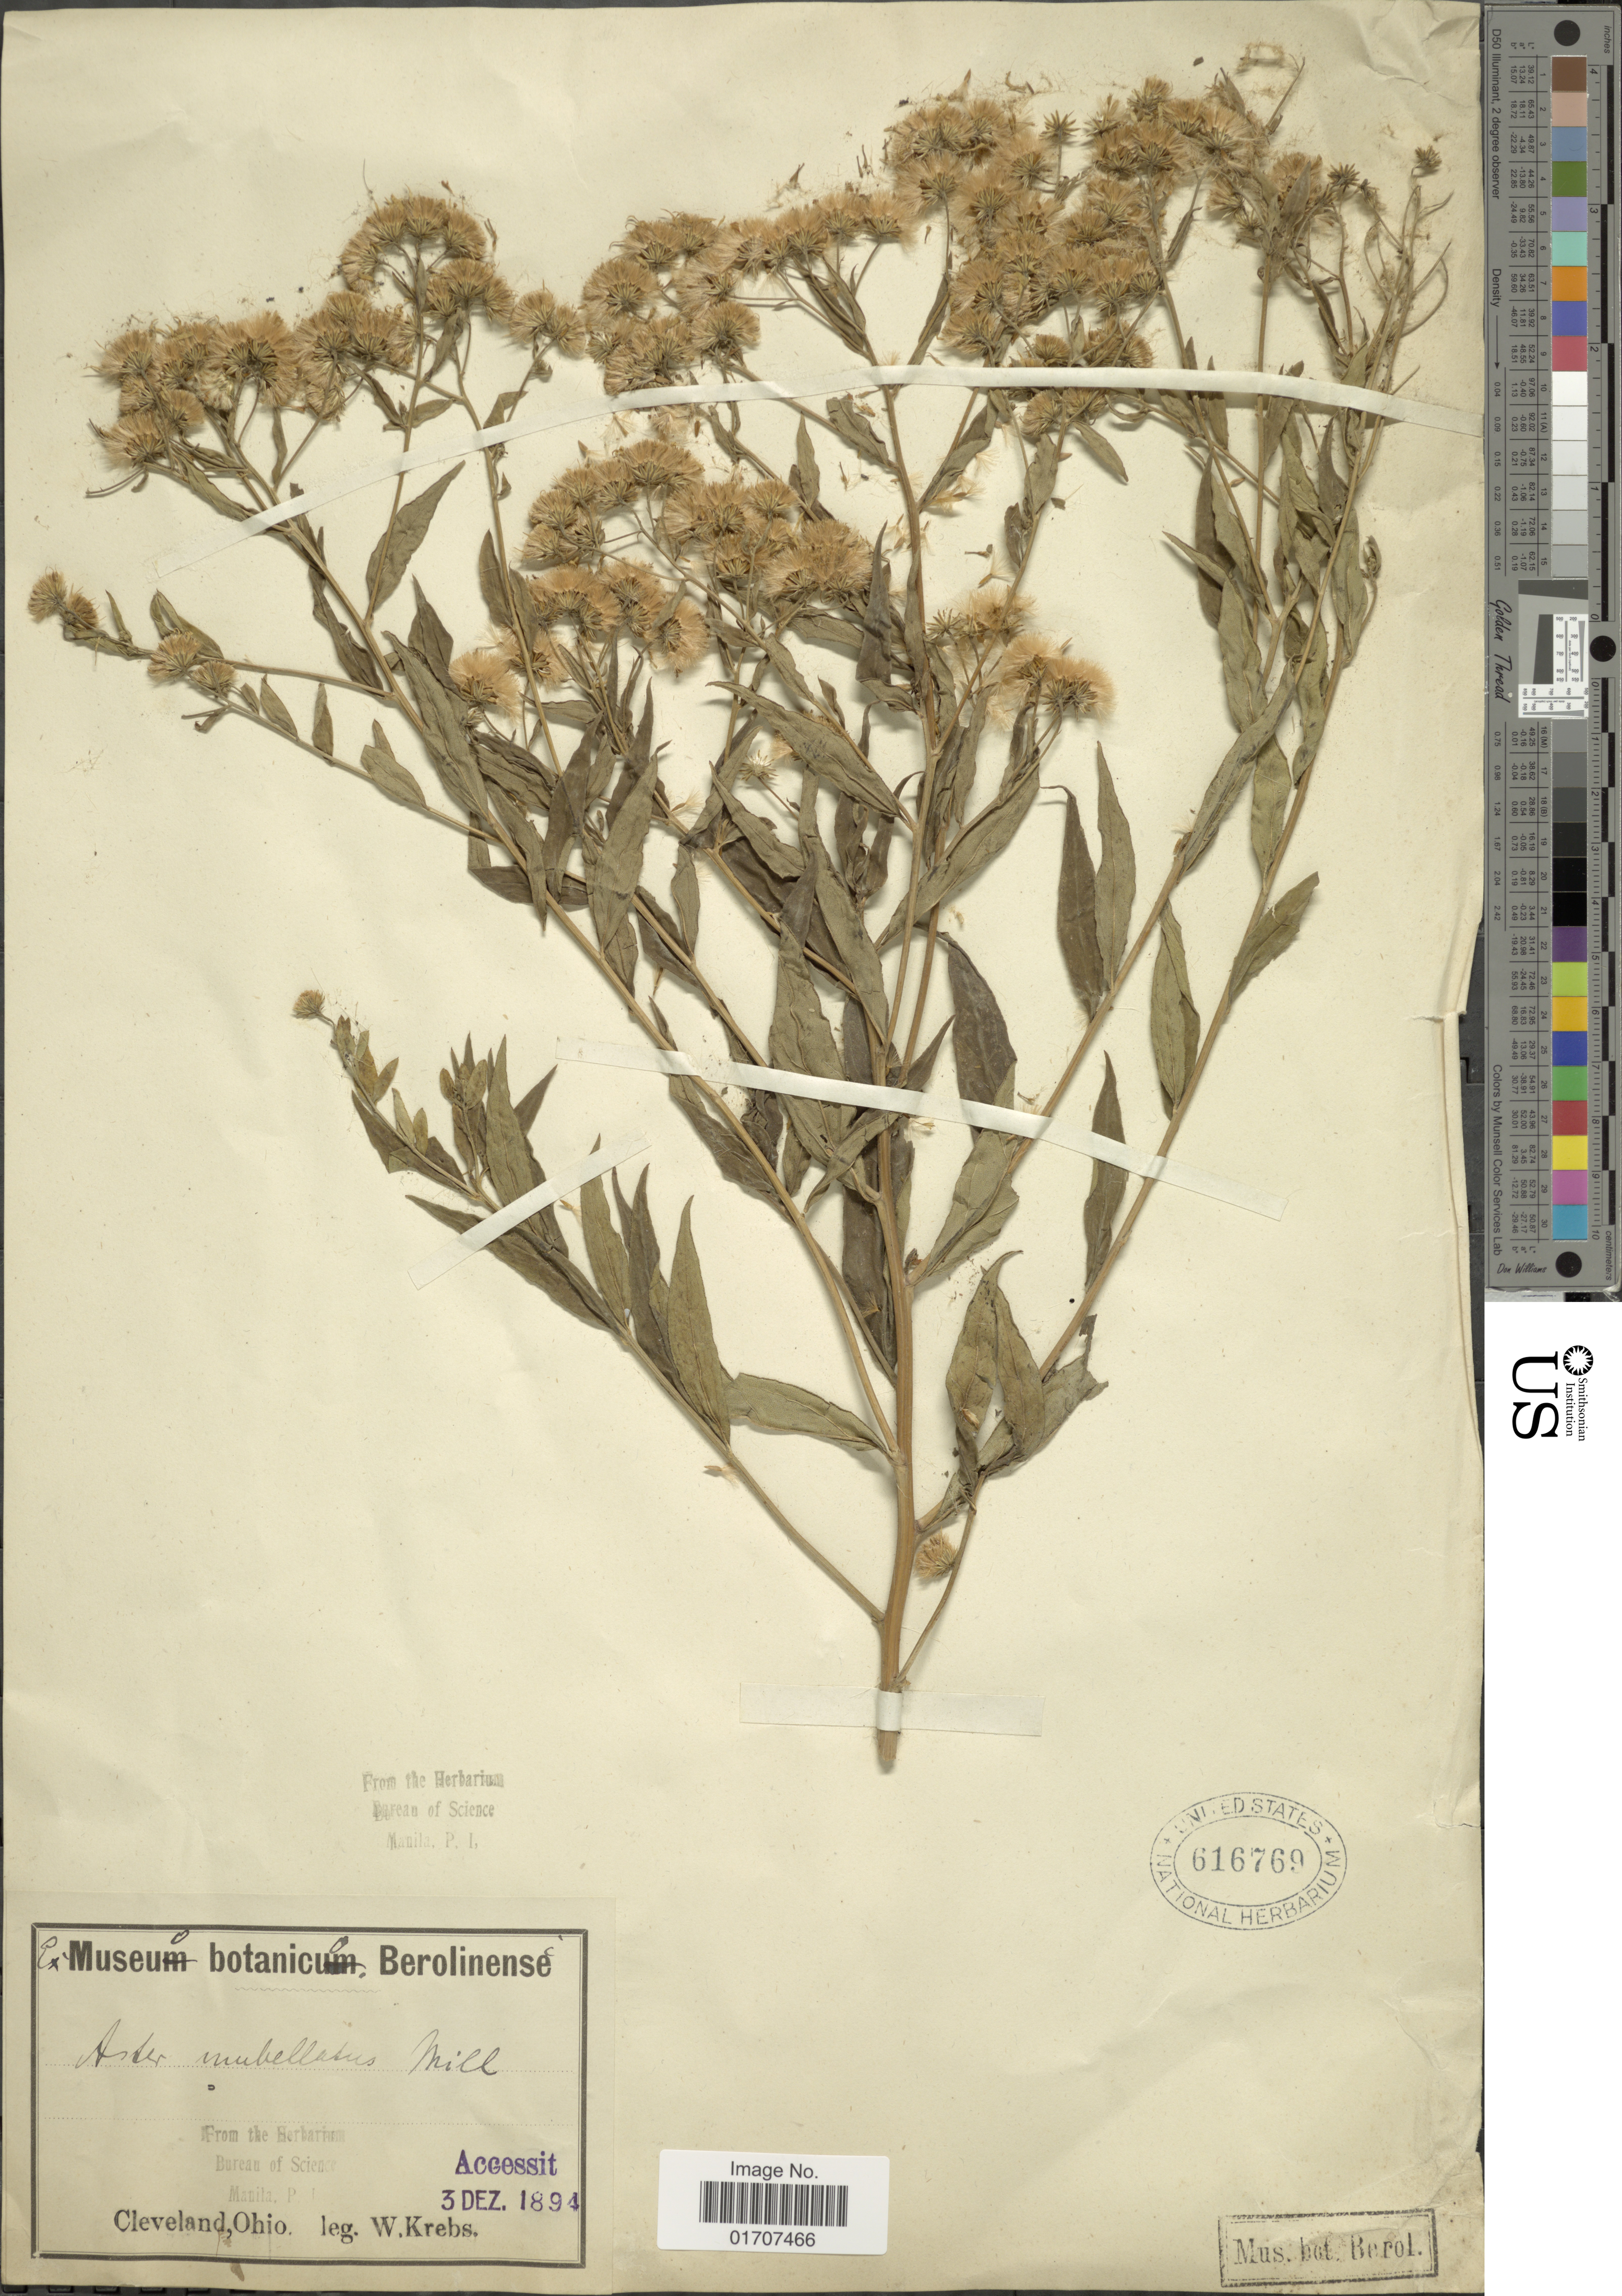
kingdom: Plantae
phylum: Tracheophyta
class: Magnoliopsida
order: Asterales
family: Asteraceae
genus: Doellingeria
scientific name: Doellingeria umbellata var. umbellata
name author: Nees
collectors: -. Krebs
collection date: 1894-12-03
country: United States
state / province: Ohio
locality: Cleveland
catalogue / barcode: US 616769